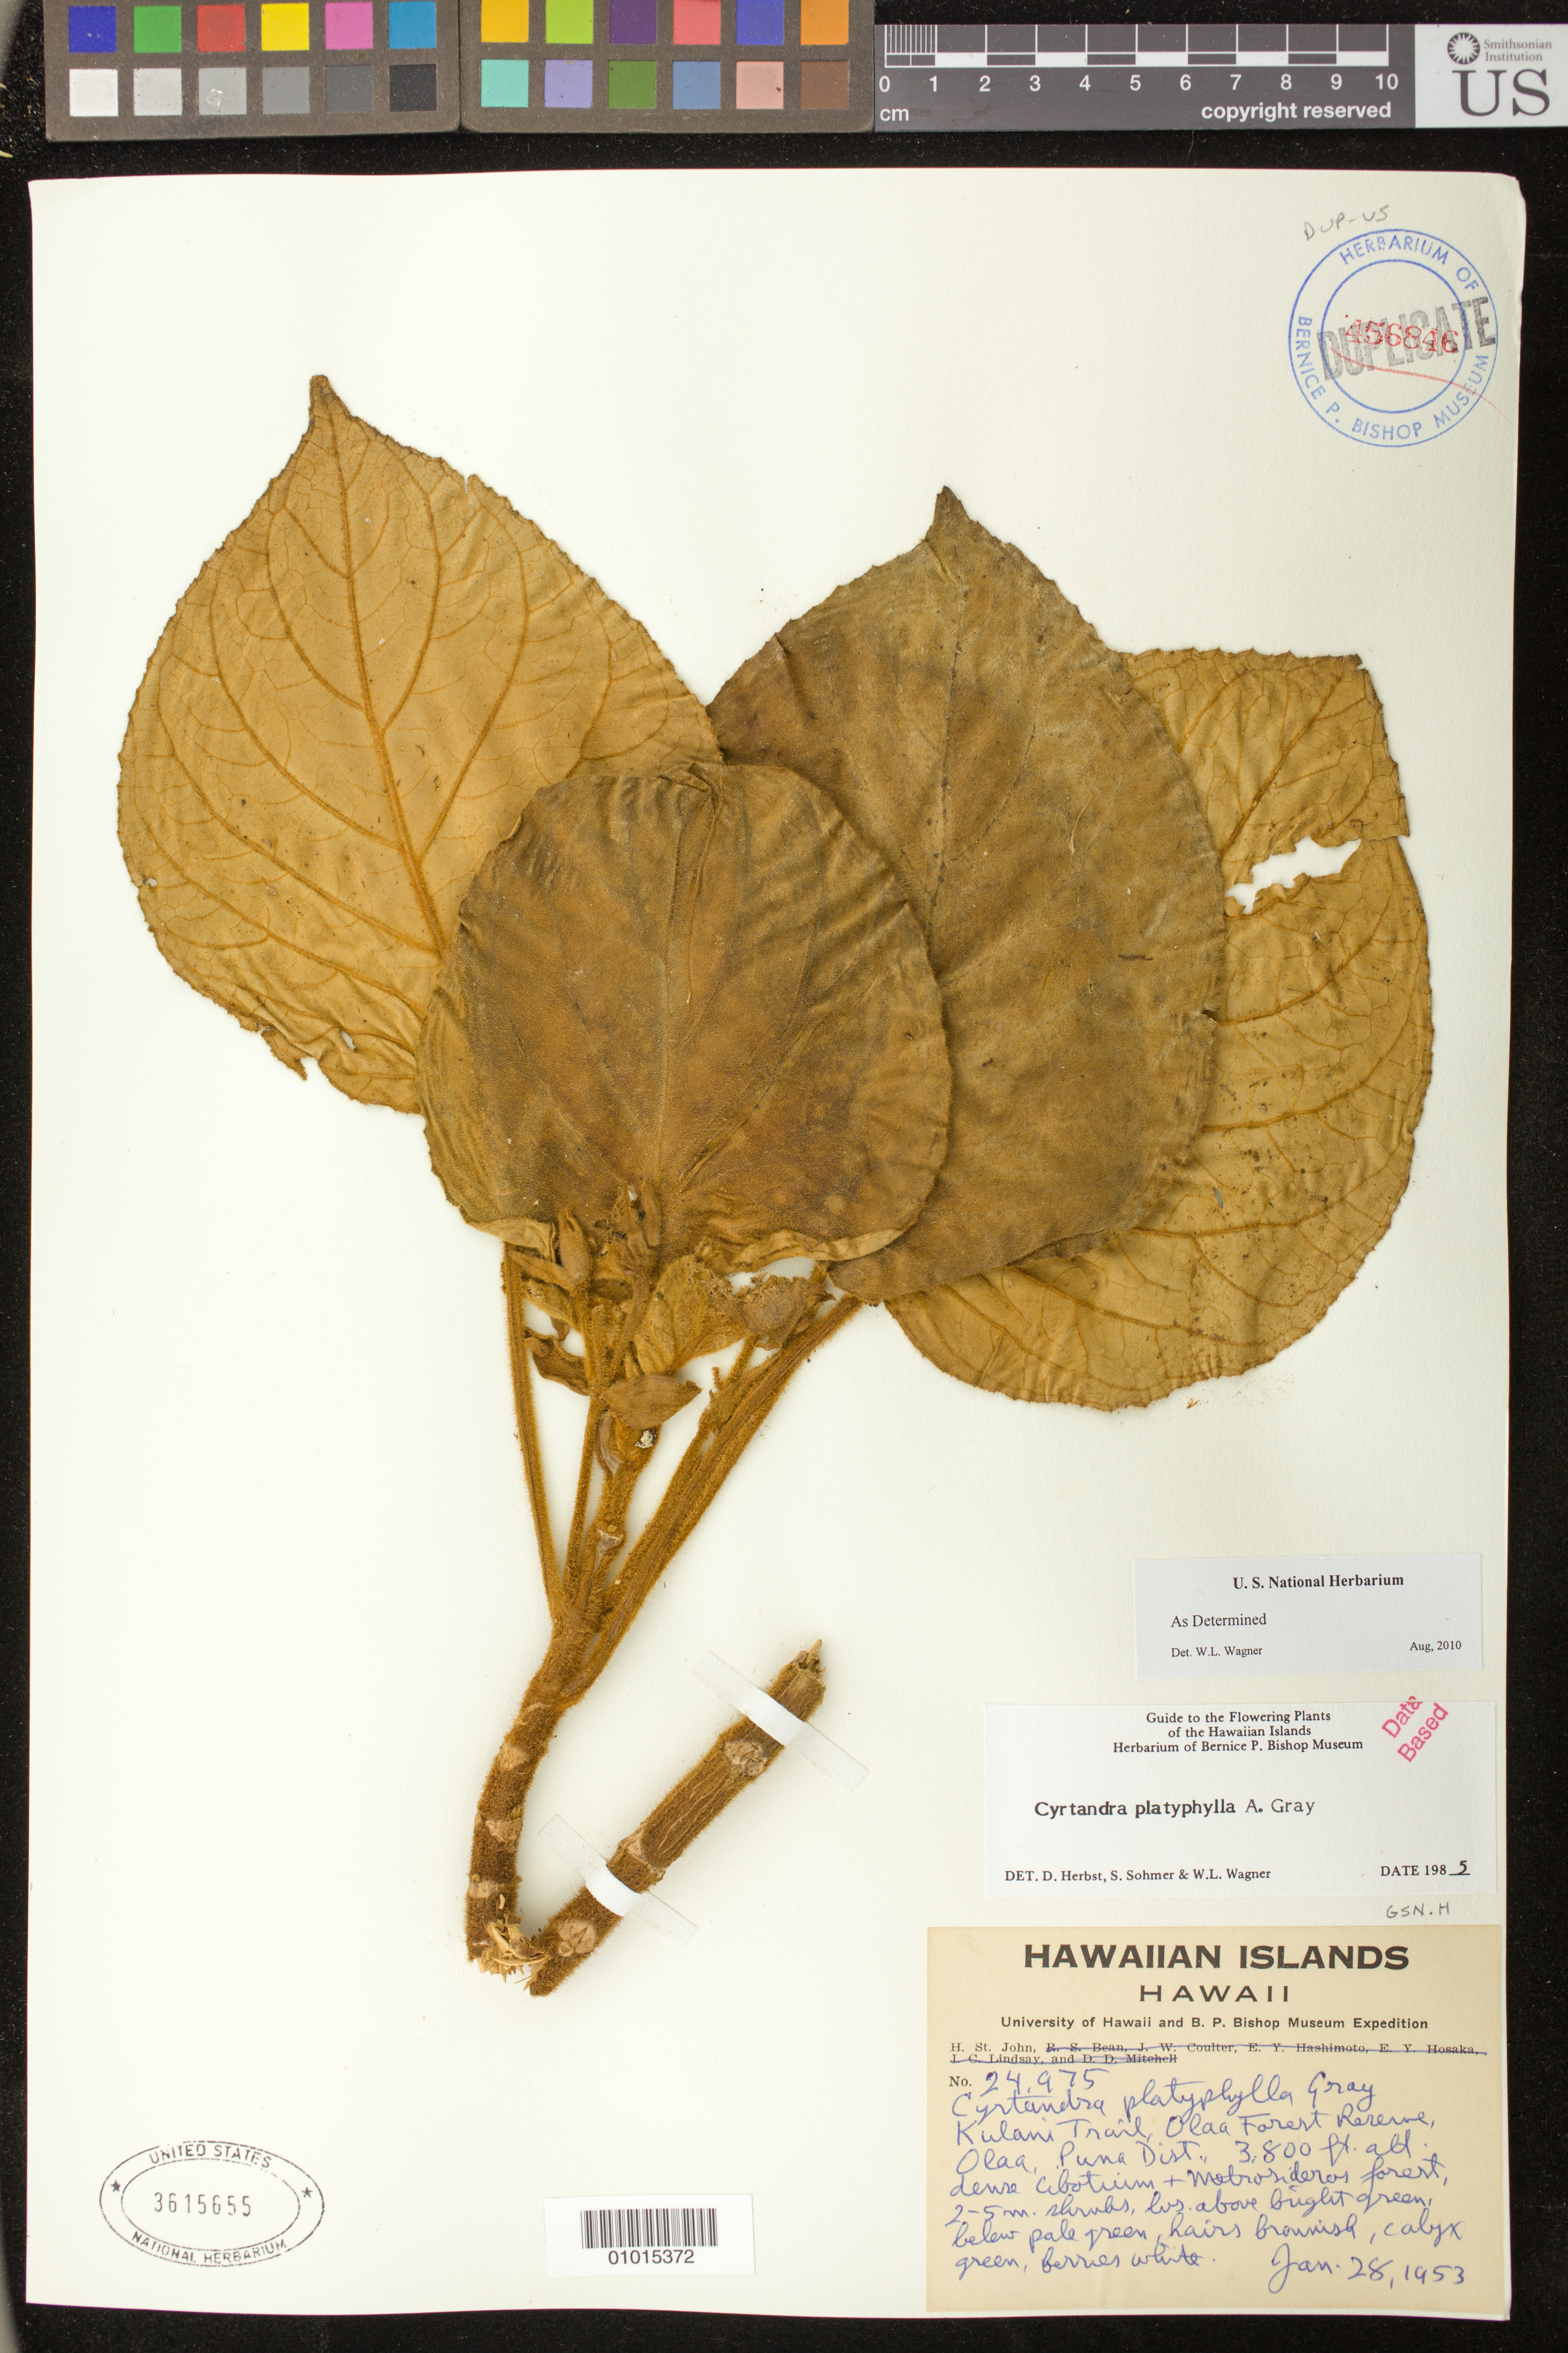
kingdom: Plantae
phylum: Tracheophyta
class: Magnoliopsida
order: Lamiales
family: Gesneriaceae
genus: Cyrtandra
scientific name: Cyrtandra platyphylla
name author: A. Gray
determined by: Wagner, W. L., (BOT), Smithsonian Institution - National Museum of Natural History (UNITED STATES)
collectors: H. St. John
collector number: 24975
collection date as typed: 28 Jan 1953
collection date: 1953-01-28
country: United States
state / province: Hawaii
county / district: Hawaii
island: Hawaii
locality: Puna, Kulani Trail, Olea Forest Reserve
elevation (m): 1158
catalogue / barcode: US 3615655